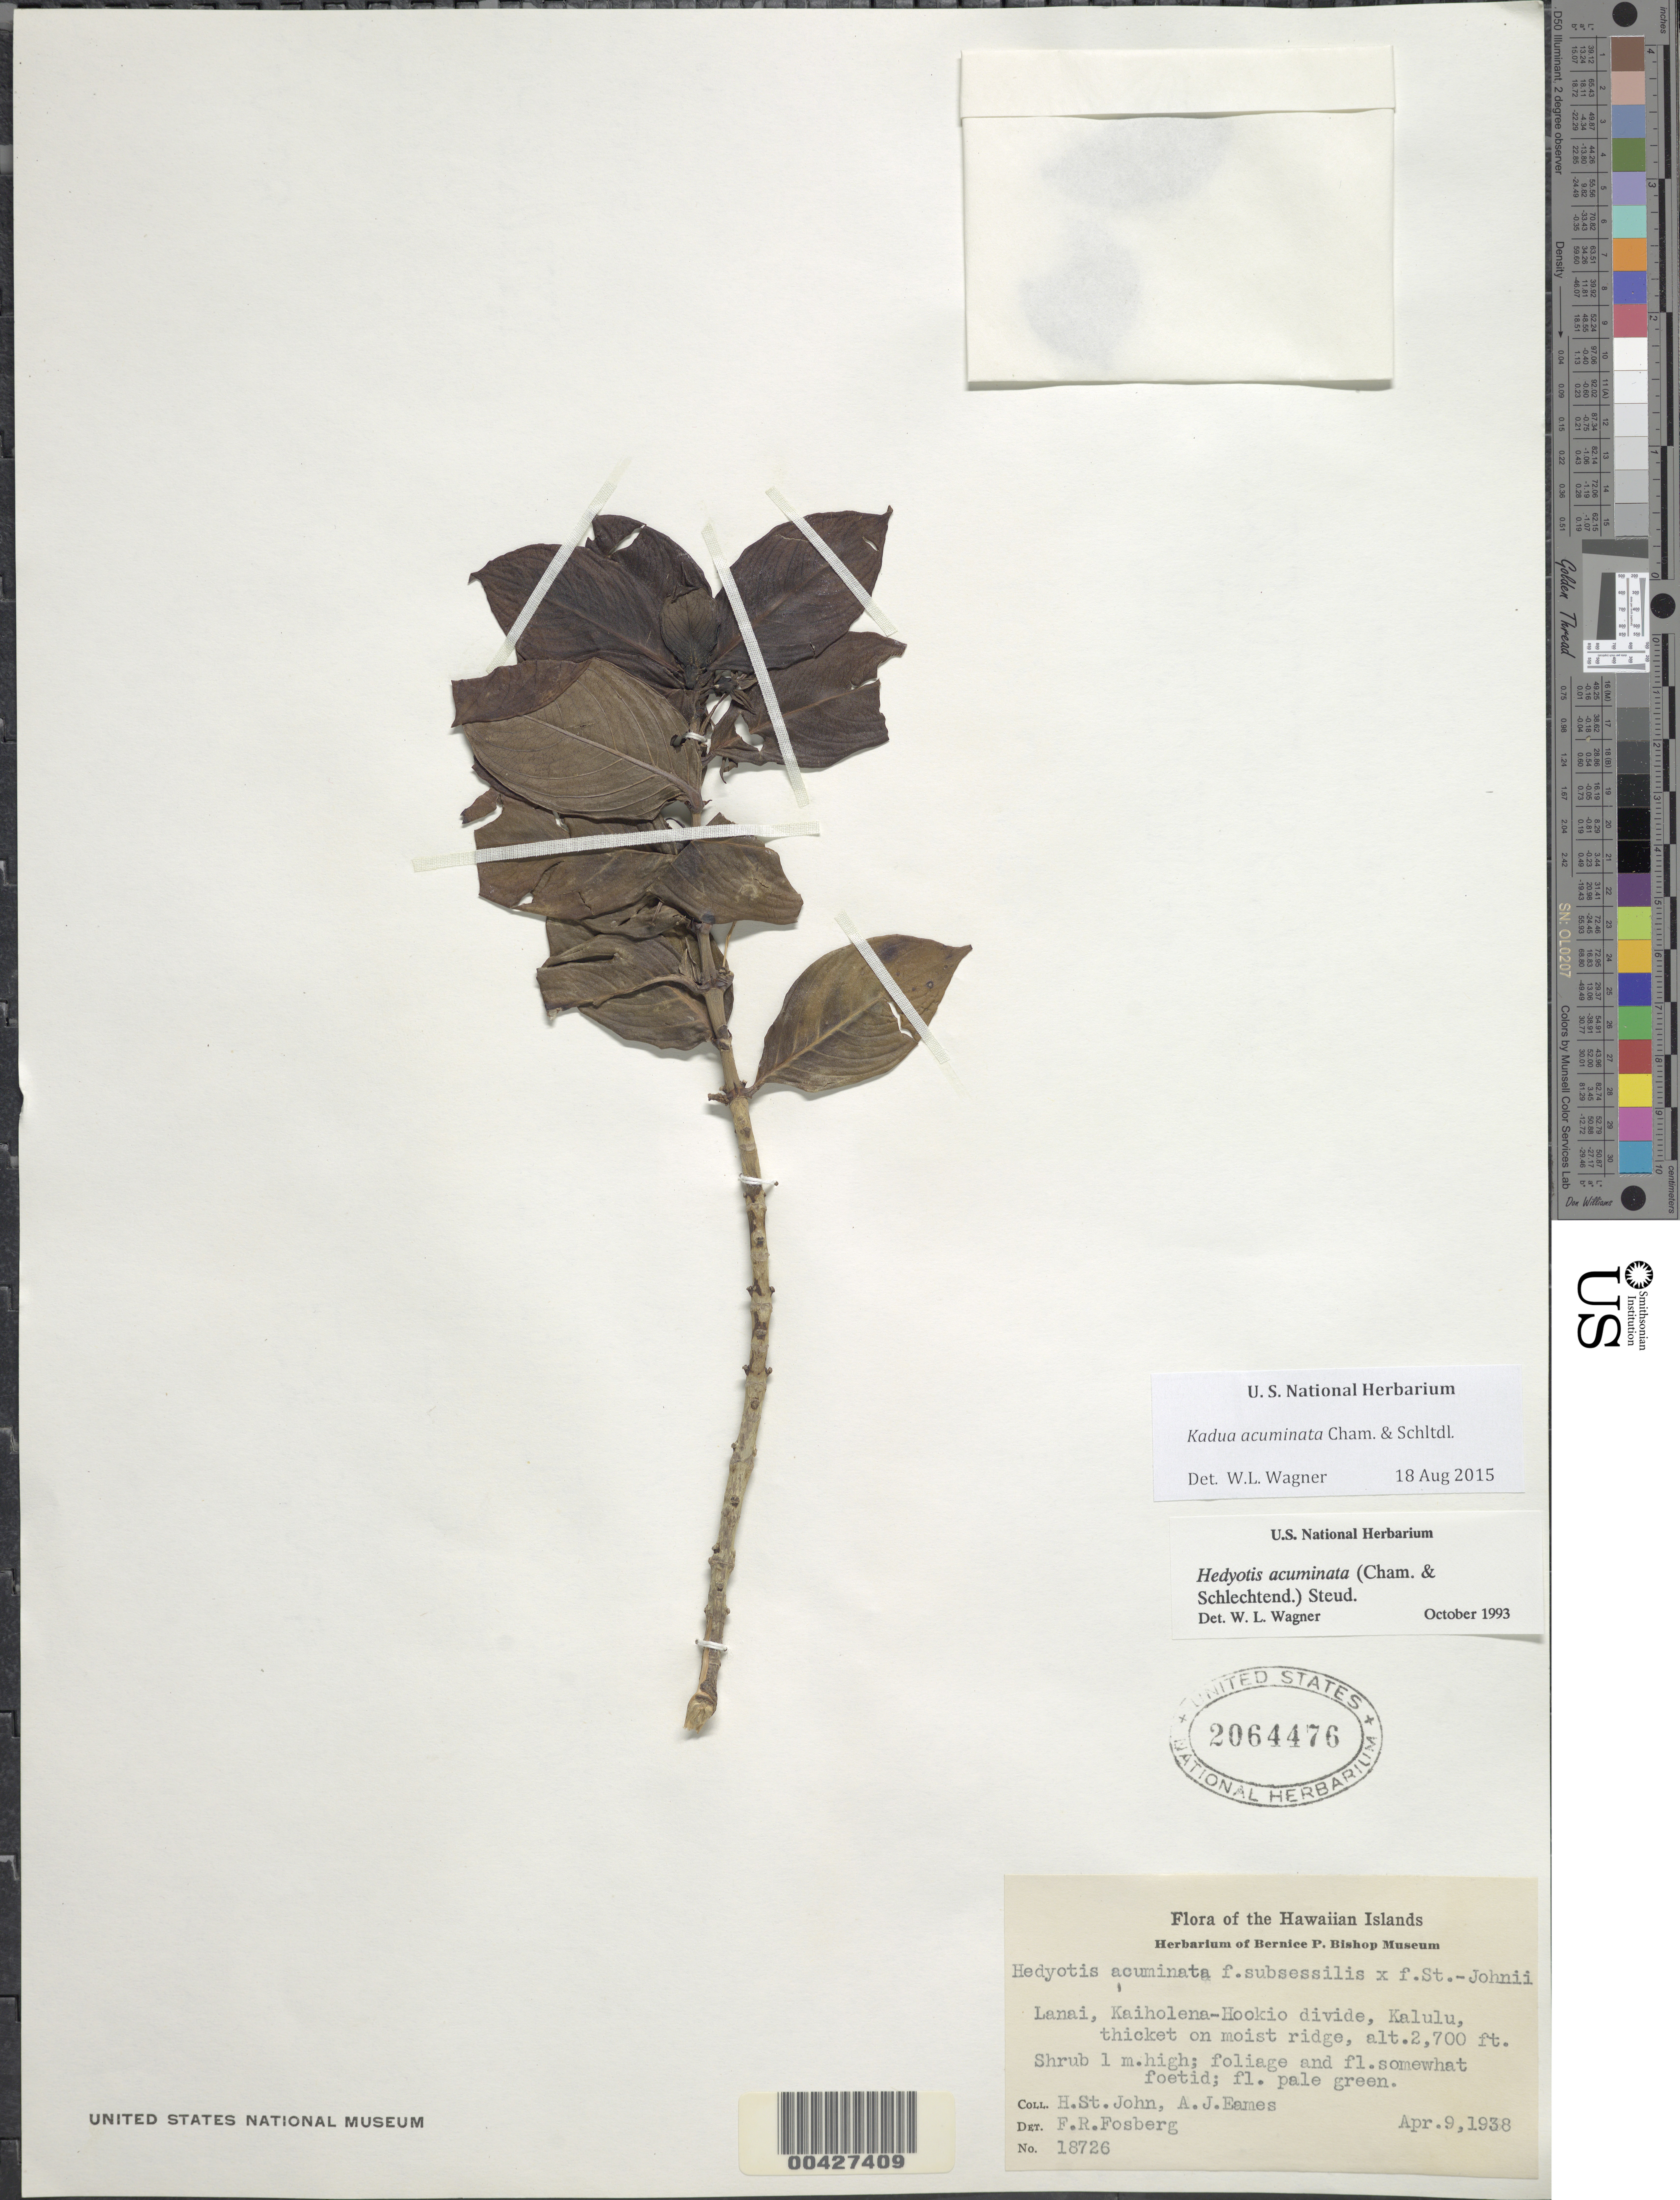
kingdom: Plantae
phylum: Tracheophyta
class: Magnoliopsida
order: Gentianales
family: Rubiaceae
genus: Kadua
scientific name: Kadua acuminata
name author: Cham. & Schltdl.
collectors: H. St. John & A. J. Eames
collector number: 18726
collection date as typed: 9 Apr 1938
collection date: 1938-04-09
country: United States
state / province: Hawaii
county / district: Maui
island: Lana'i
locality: Kaiholena-Hookio divide, Kalulu.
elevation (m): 823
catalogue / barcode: US 2064476